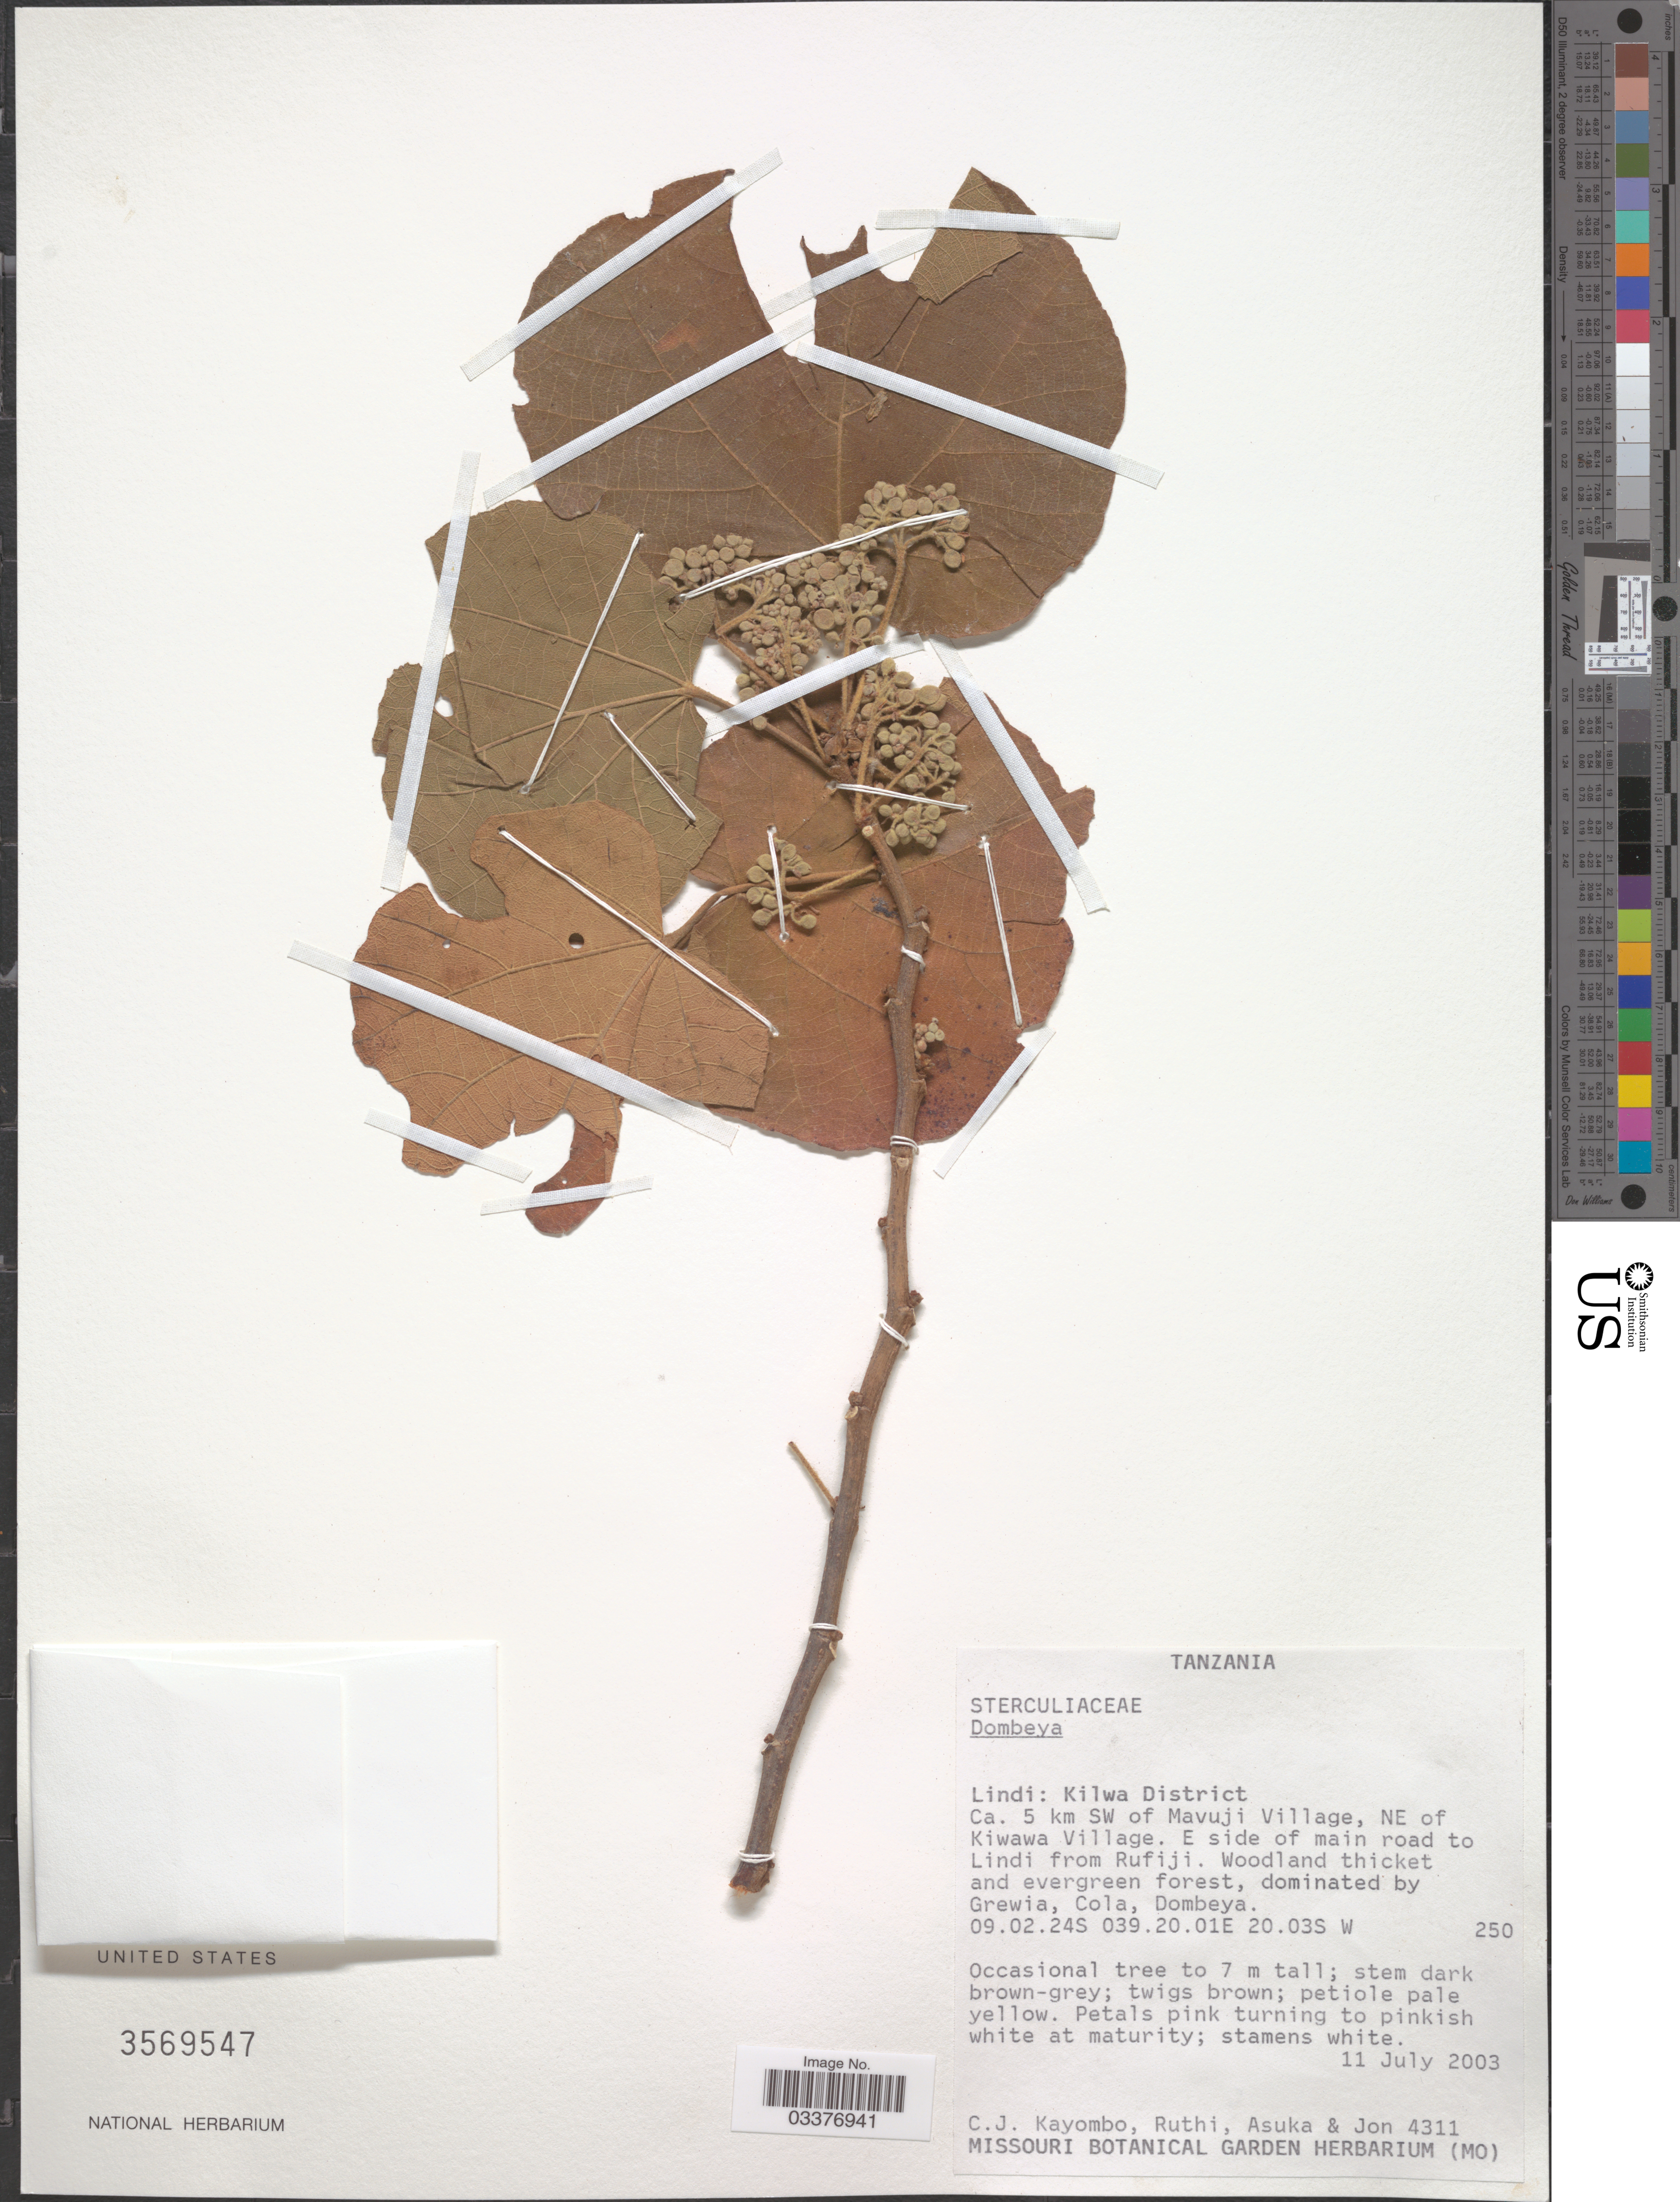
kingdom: Plantae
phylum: Tracheophyta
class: Magnoliopsida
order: Malvales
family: Malvaceae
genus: Dombeya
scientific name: Dombeya rotundifolia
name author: (Hochst.) Planch.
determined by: Jourdain-Fievet, L.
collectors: C. Kayombo, Ruthi, S. Asuka & P. Jon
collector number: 4311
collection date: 2003-07-11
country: Tanzania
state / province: Lindi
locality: Kilwa District, Ca. 5 km SW of Mavuji village, NE of Kiwawa Village. E side of main road to Lindi from Rufiji.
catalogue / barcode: US 3569547